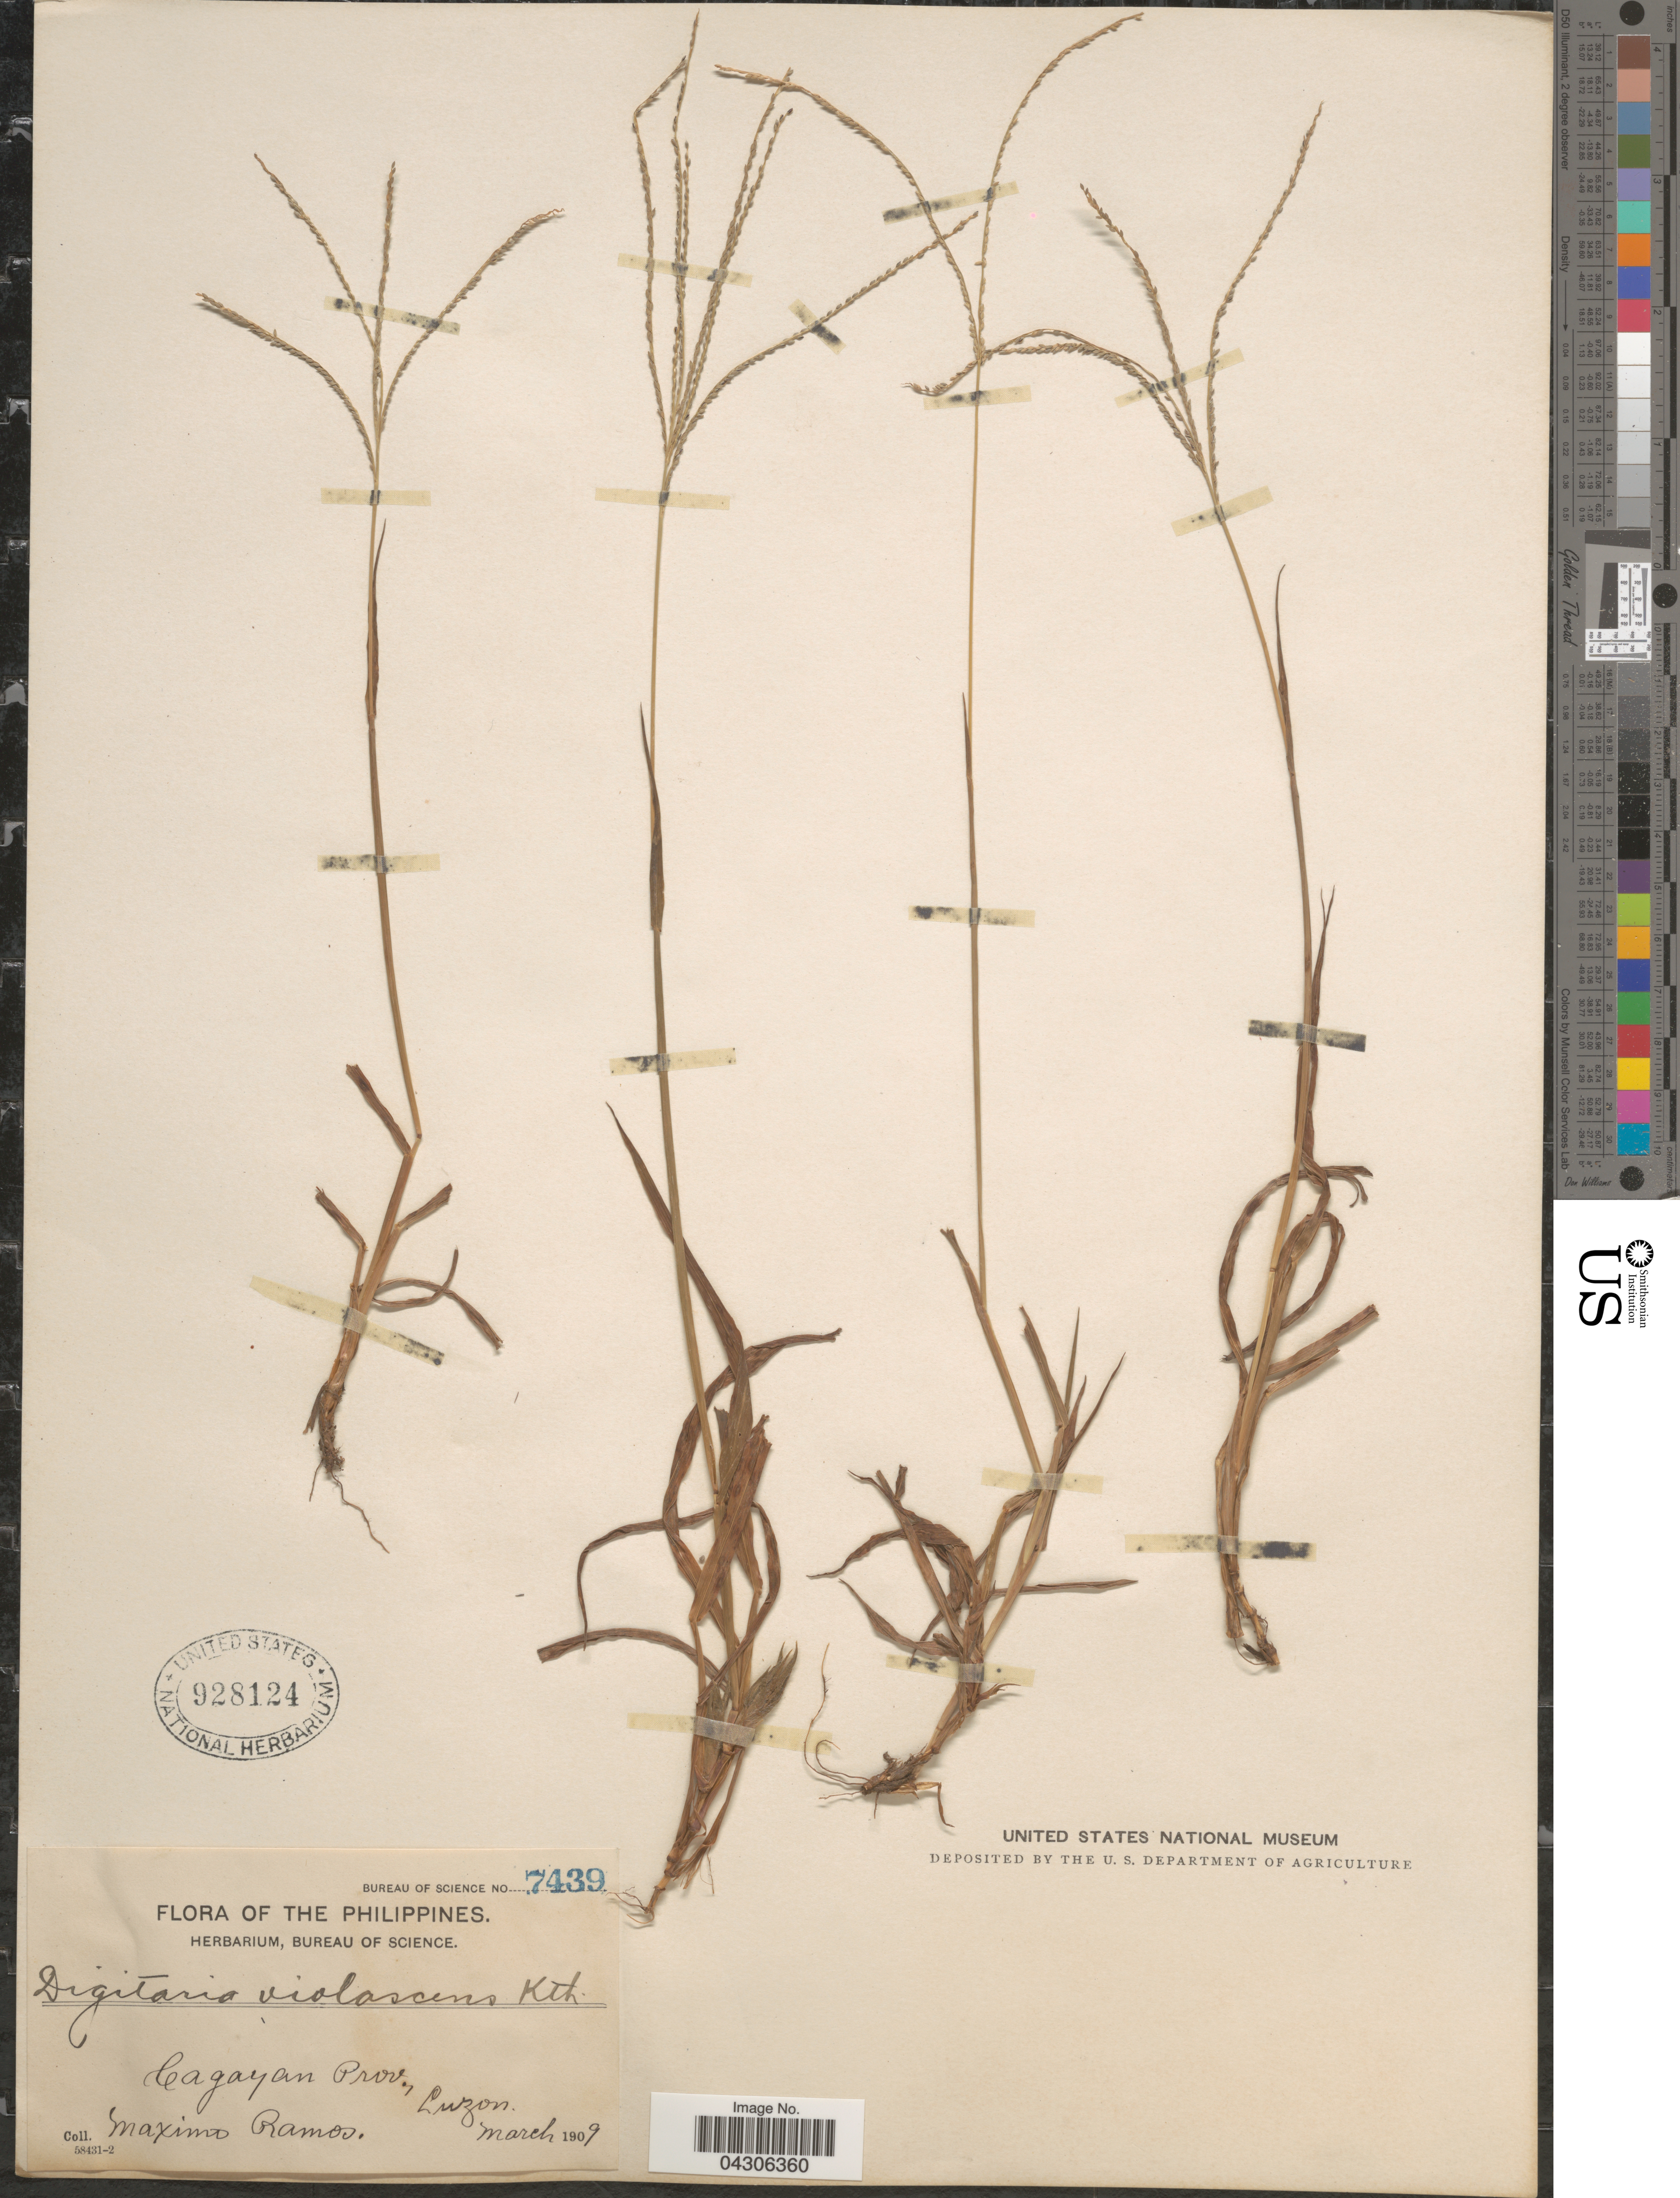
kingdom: Plantae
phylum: Tracheophyta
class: Liliopsida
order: Poales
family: Poaceae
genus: Digitaria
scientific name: Digitaria violascens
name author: Link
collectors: M. Ramos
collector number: Bureau Of Science 7439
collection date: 1909-03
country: Philippines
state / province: Cagayan Valley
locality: Cagayan Prov., Luzon.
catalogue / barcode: US 928124